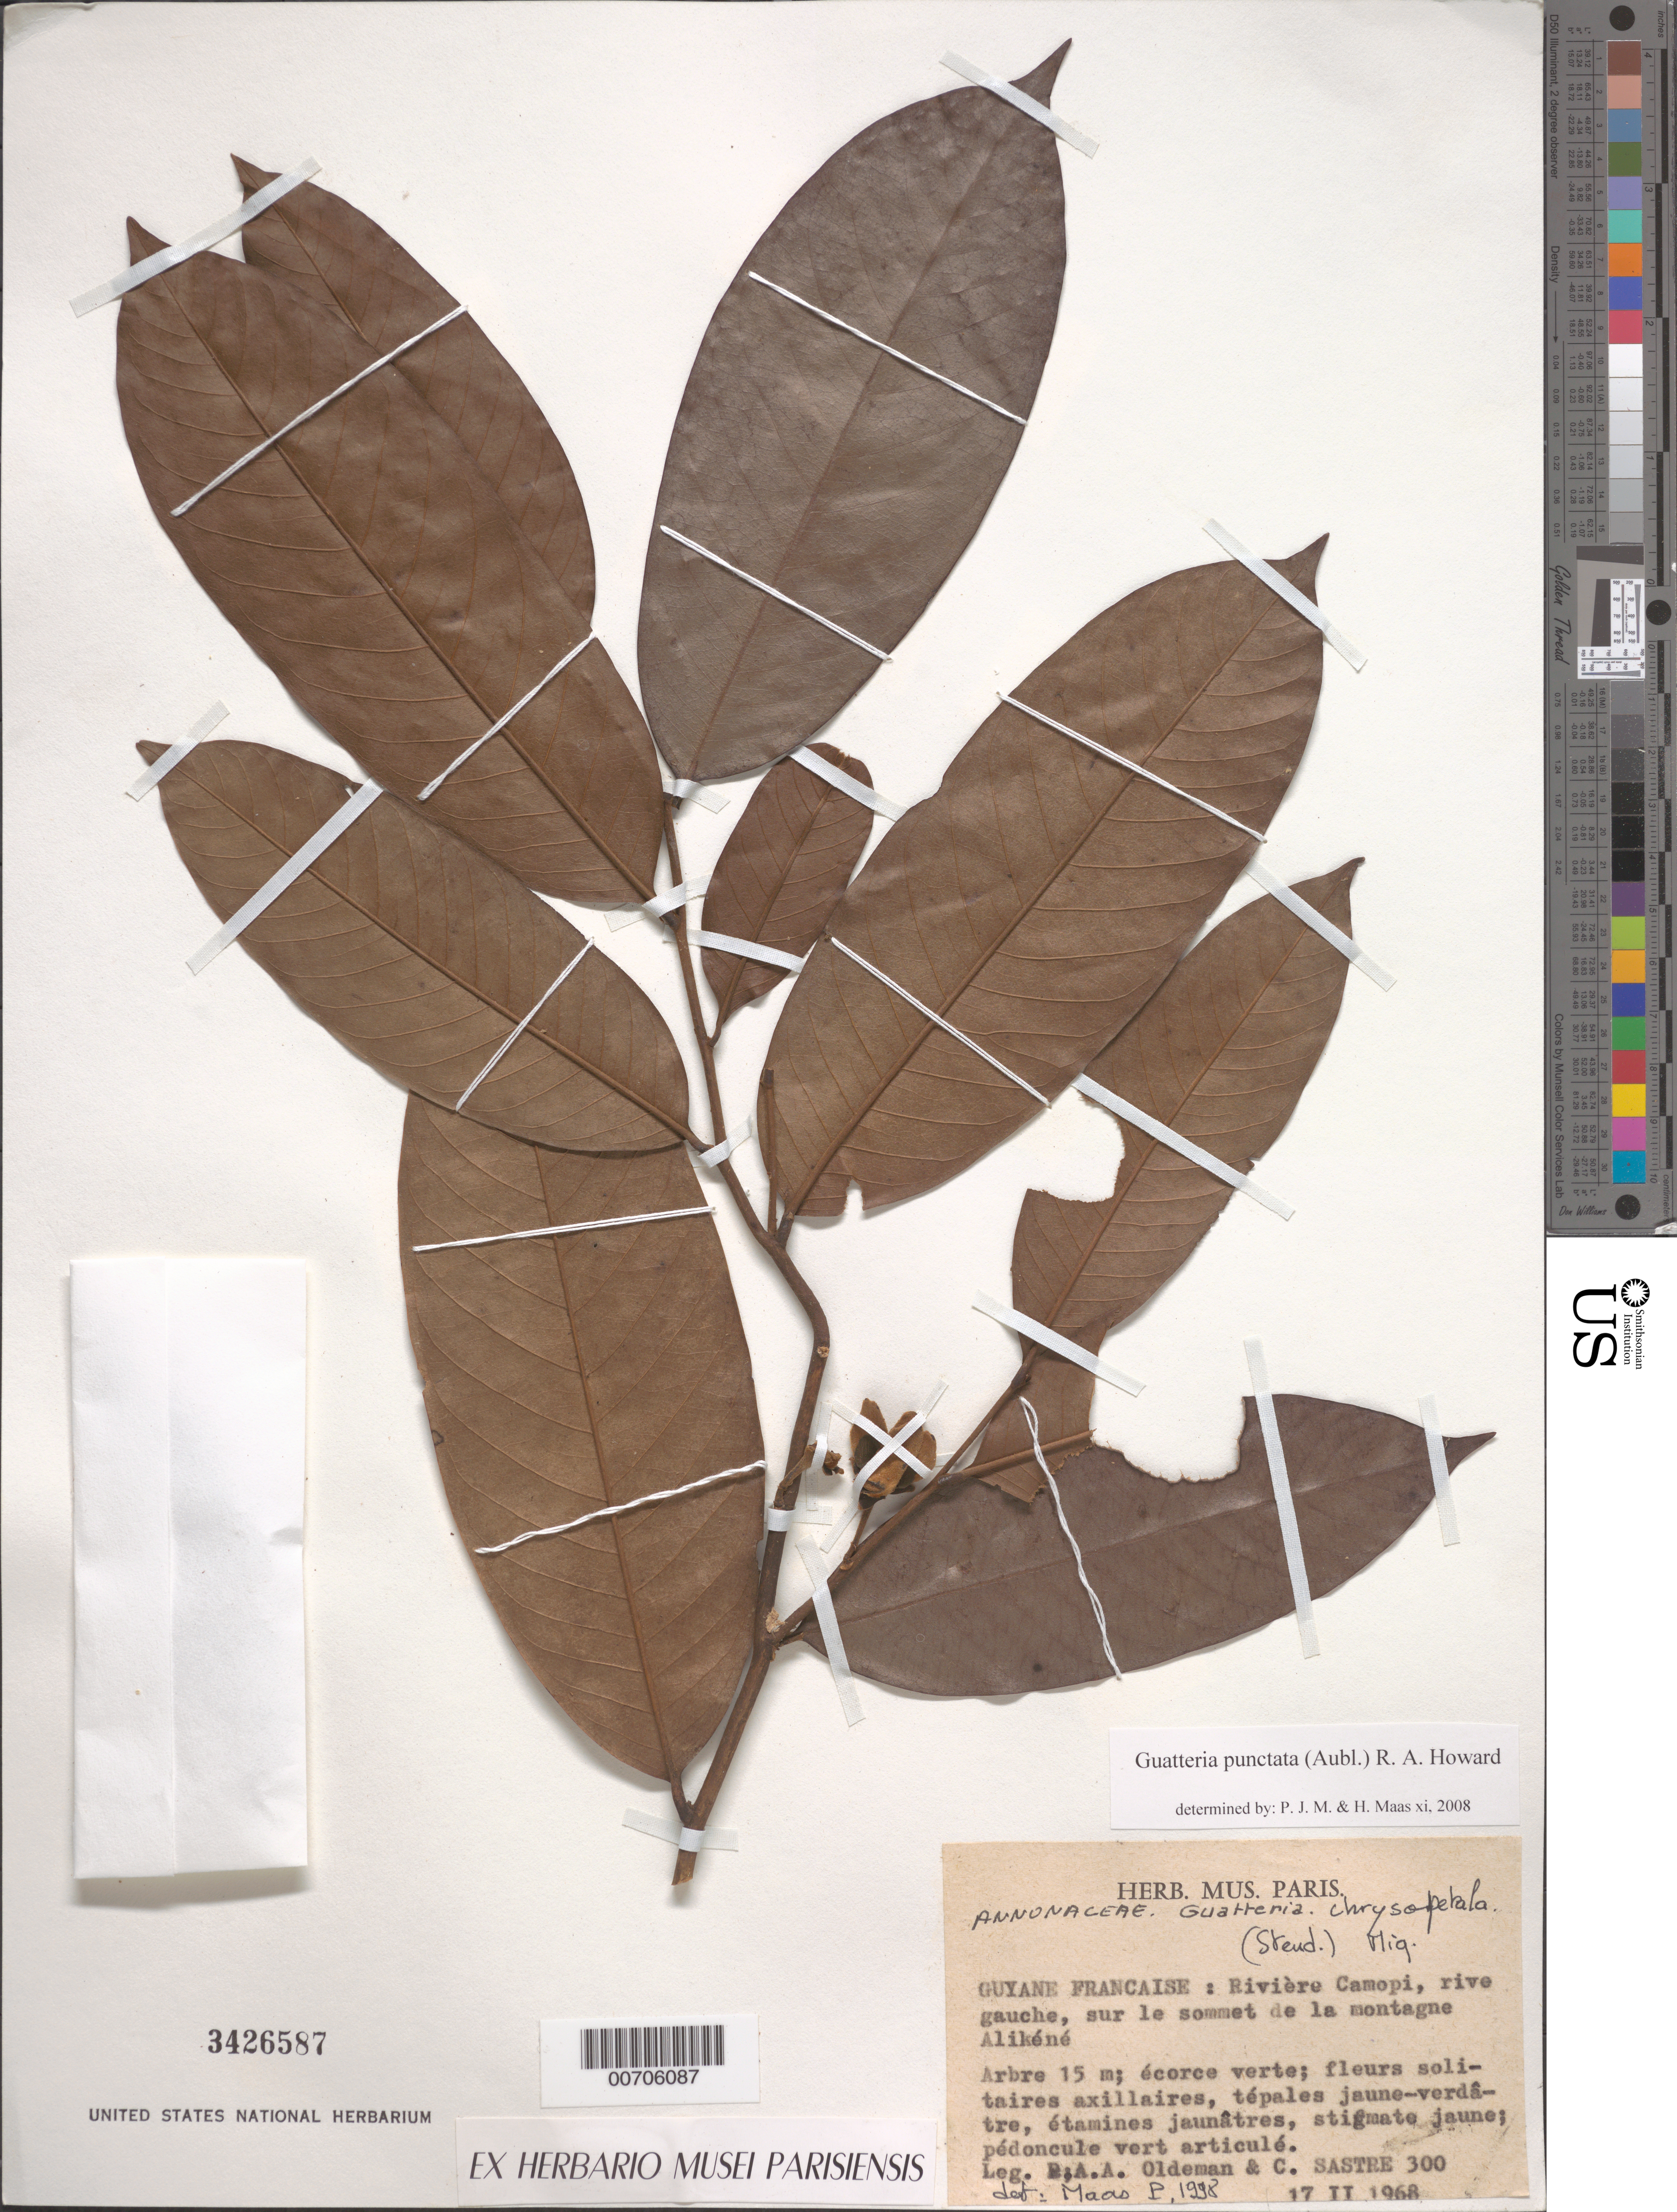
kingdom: Plantae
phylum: Tracheophyta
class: Magnoliopsida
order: Magnoliales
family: Annonaceae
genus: Guatteria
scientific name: Guatteria punctata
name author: (Aubl.) R.A. Howard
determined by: Maas, Paul J.; Maas, H.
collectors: R. Oldeman & C. H. L. Sastre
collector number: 300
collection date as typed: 17-Feb-68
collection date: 1968-02-17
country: French Guiana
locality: Montagne Alikéné, rive gauche de la rivière Camopi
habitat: Summit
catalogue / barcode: US 3426587